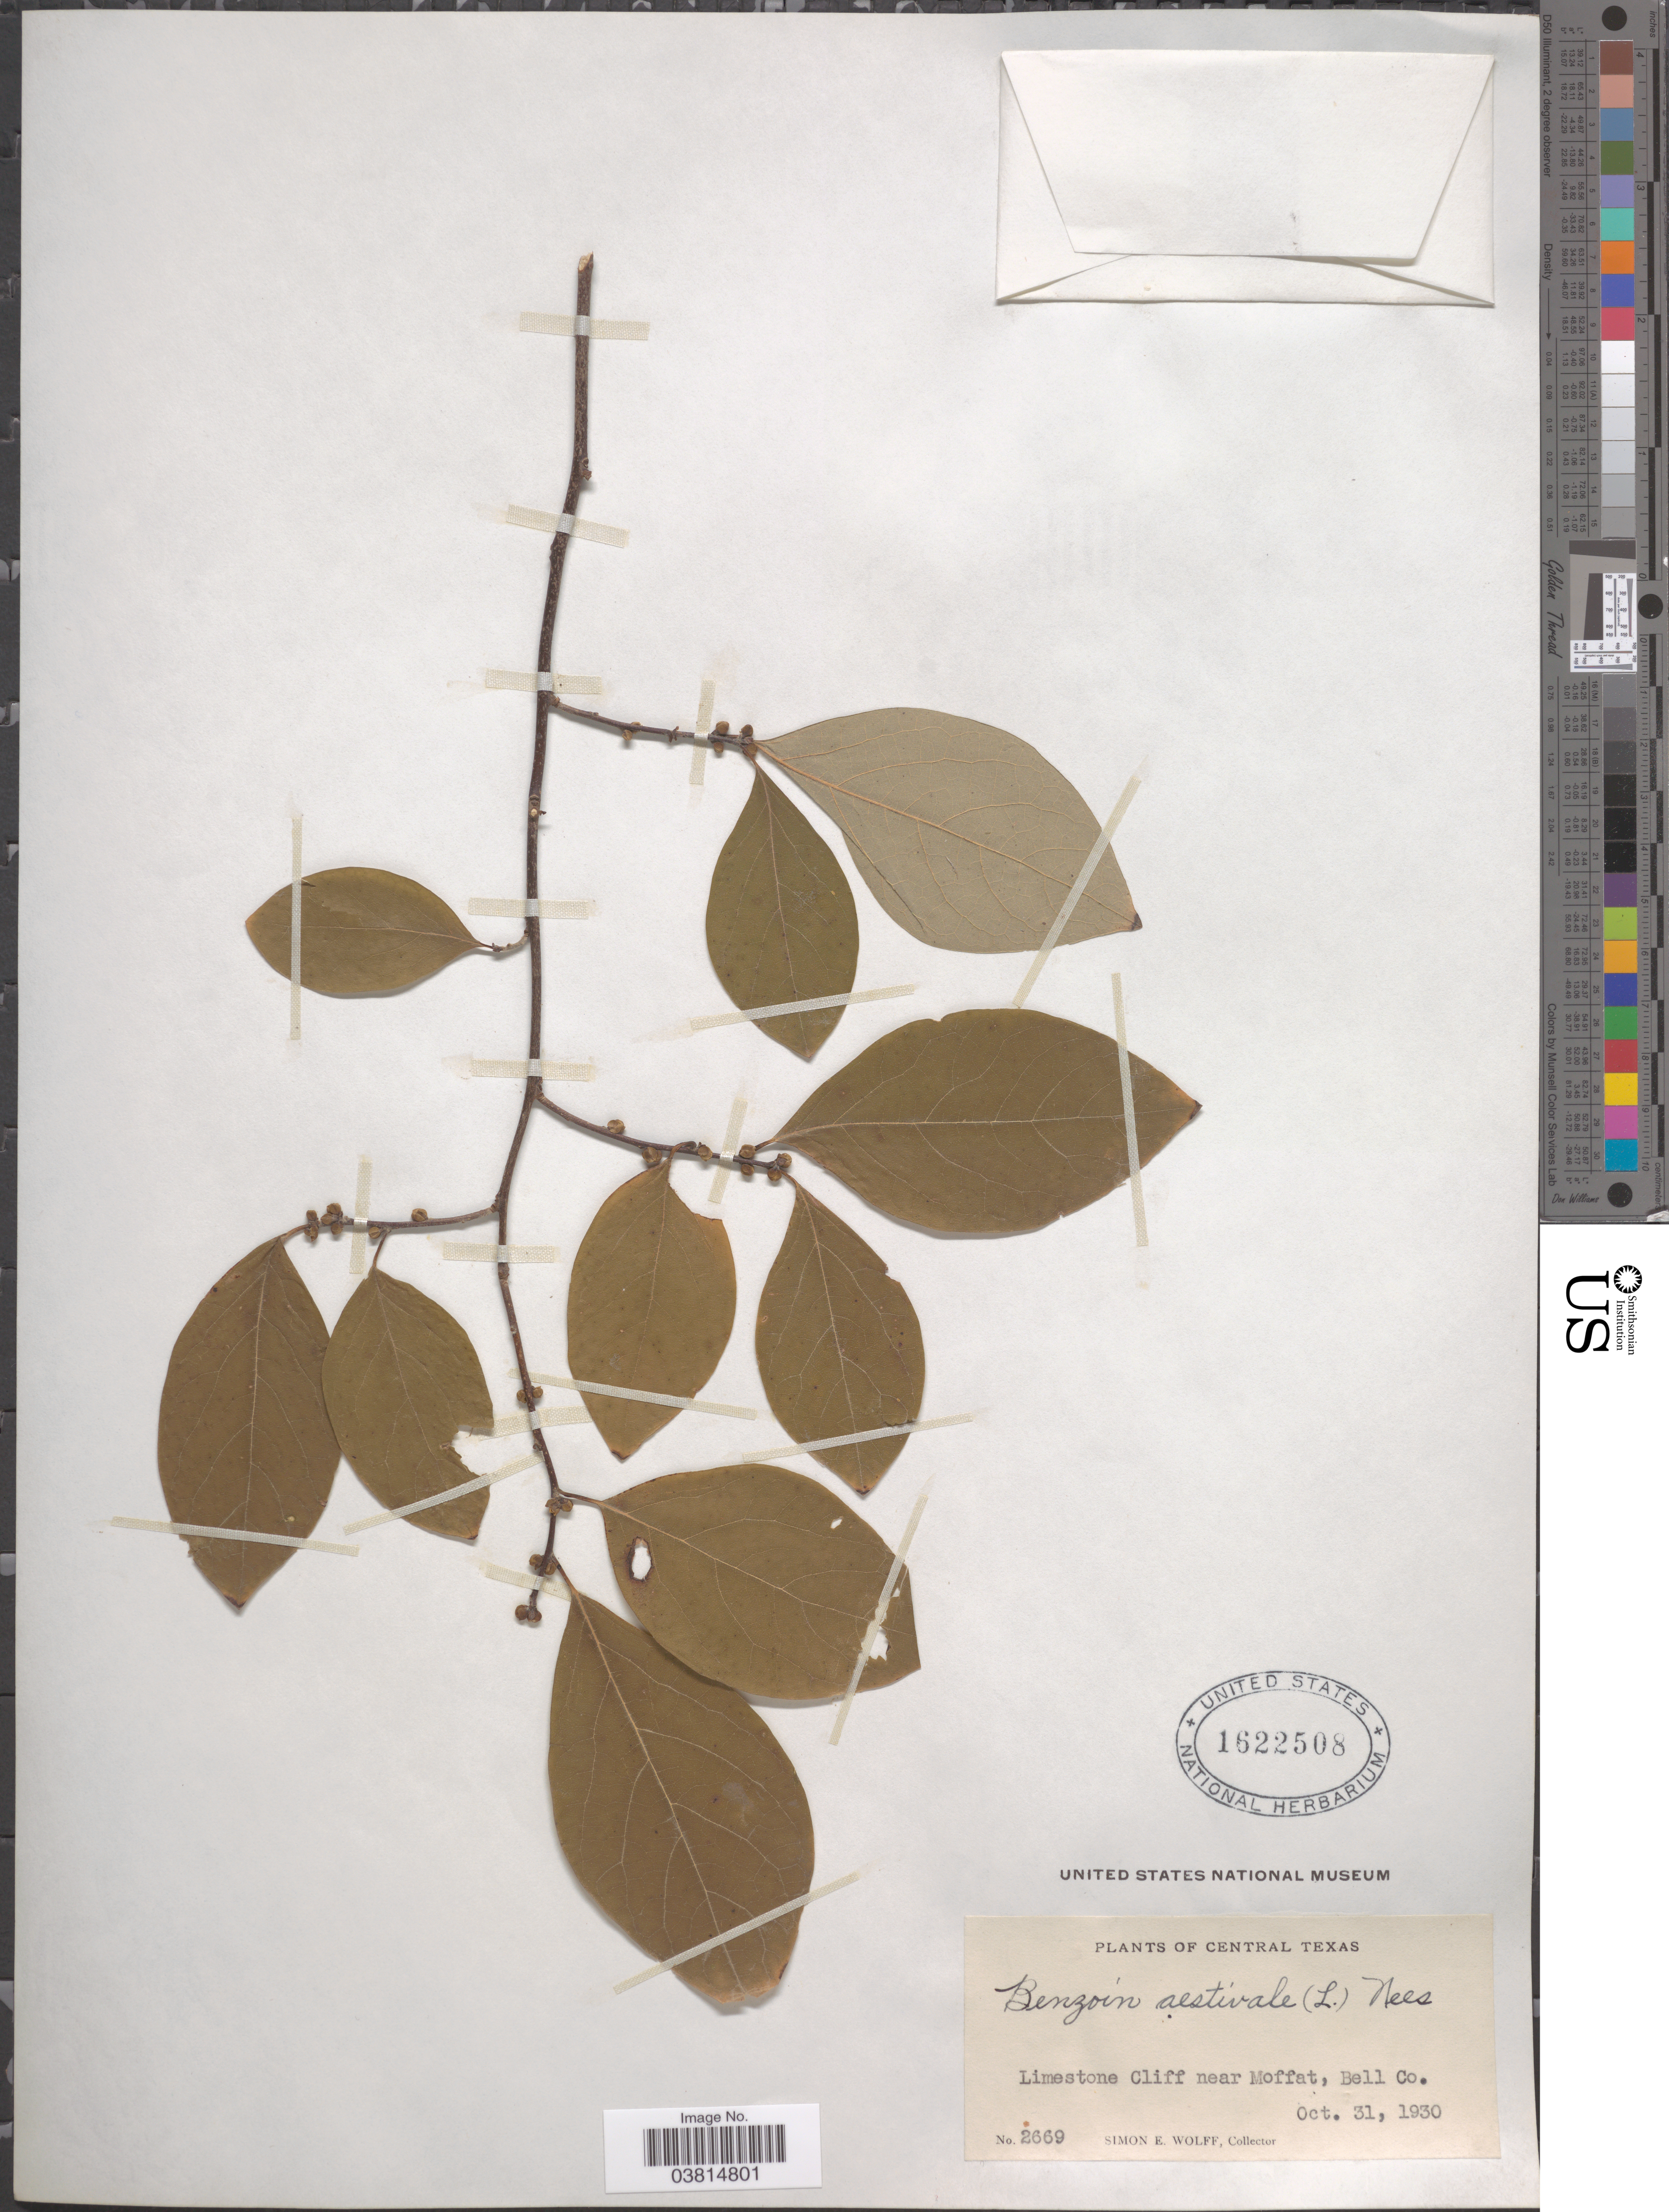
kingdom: Plantae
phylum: Tracheophyta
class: Magnoliopsida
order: Laurales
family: Lauraceae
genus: Lindera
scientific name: Lindera benzoin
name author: (L.) Blume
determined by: Strong, Mark T., (BOT), Smithsonian Institution - National Museum of Natural History (UNITED STATES)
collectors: S. E. Wolff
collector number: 2669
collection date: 1930-10-31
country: United States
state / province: Texas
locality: Central Texas. Limestone Cliff near Moffat, Bell Co.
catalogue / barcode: US 1622508